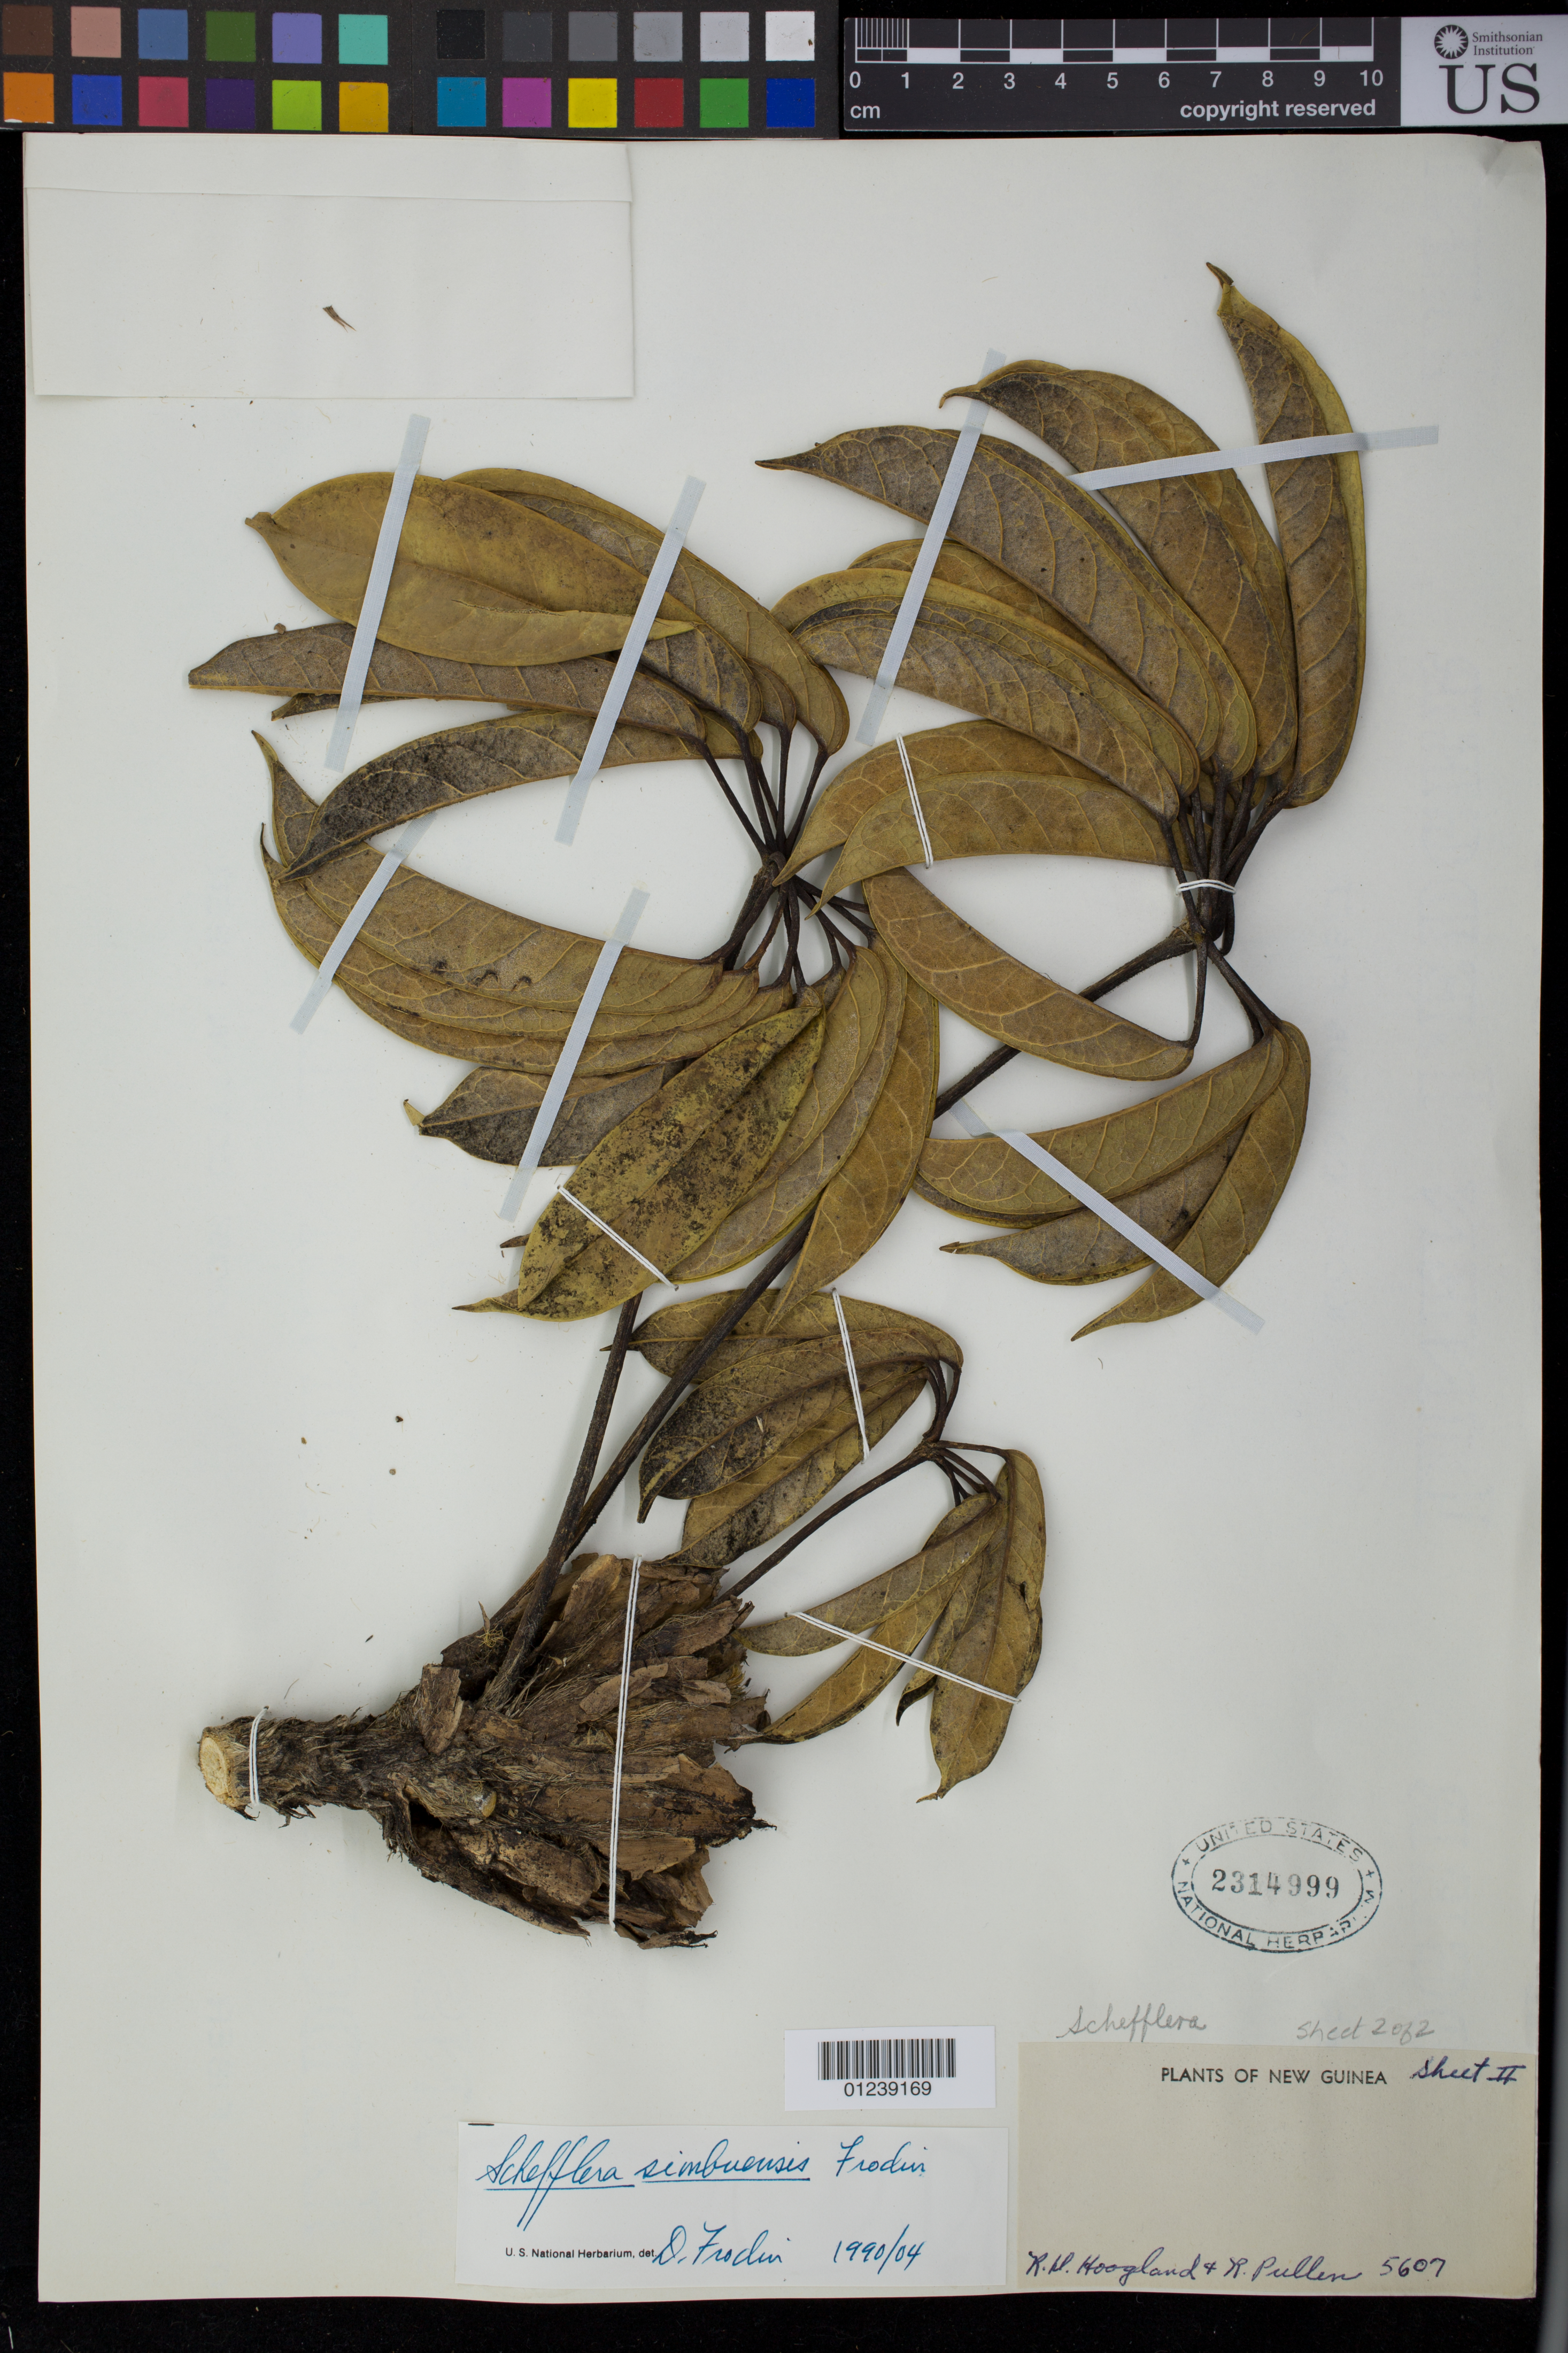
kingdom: Plantae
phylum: Tracheophyta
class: Magnoliopsida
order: Apiales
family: Araliaceae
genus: Heptapleurum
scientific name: Heptapleurum simbuense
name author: (Frodin) G. M. Plunkett & Lowry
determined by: Wagner, W. L., (BOT), Smithsonian Institution - National Museum of Natural History (UNITED STATES)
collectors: R. D. Hoogland & R. Pullen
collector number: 5607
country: Papua New Guinea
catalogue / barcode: US 2314999